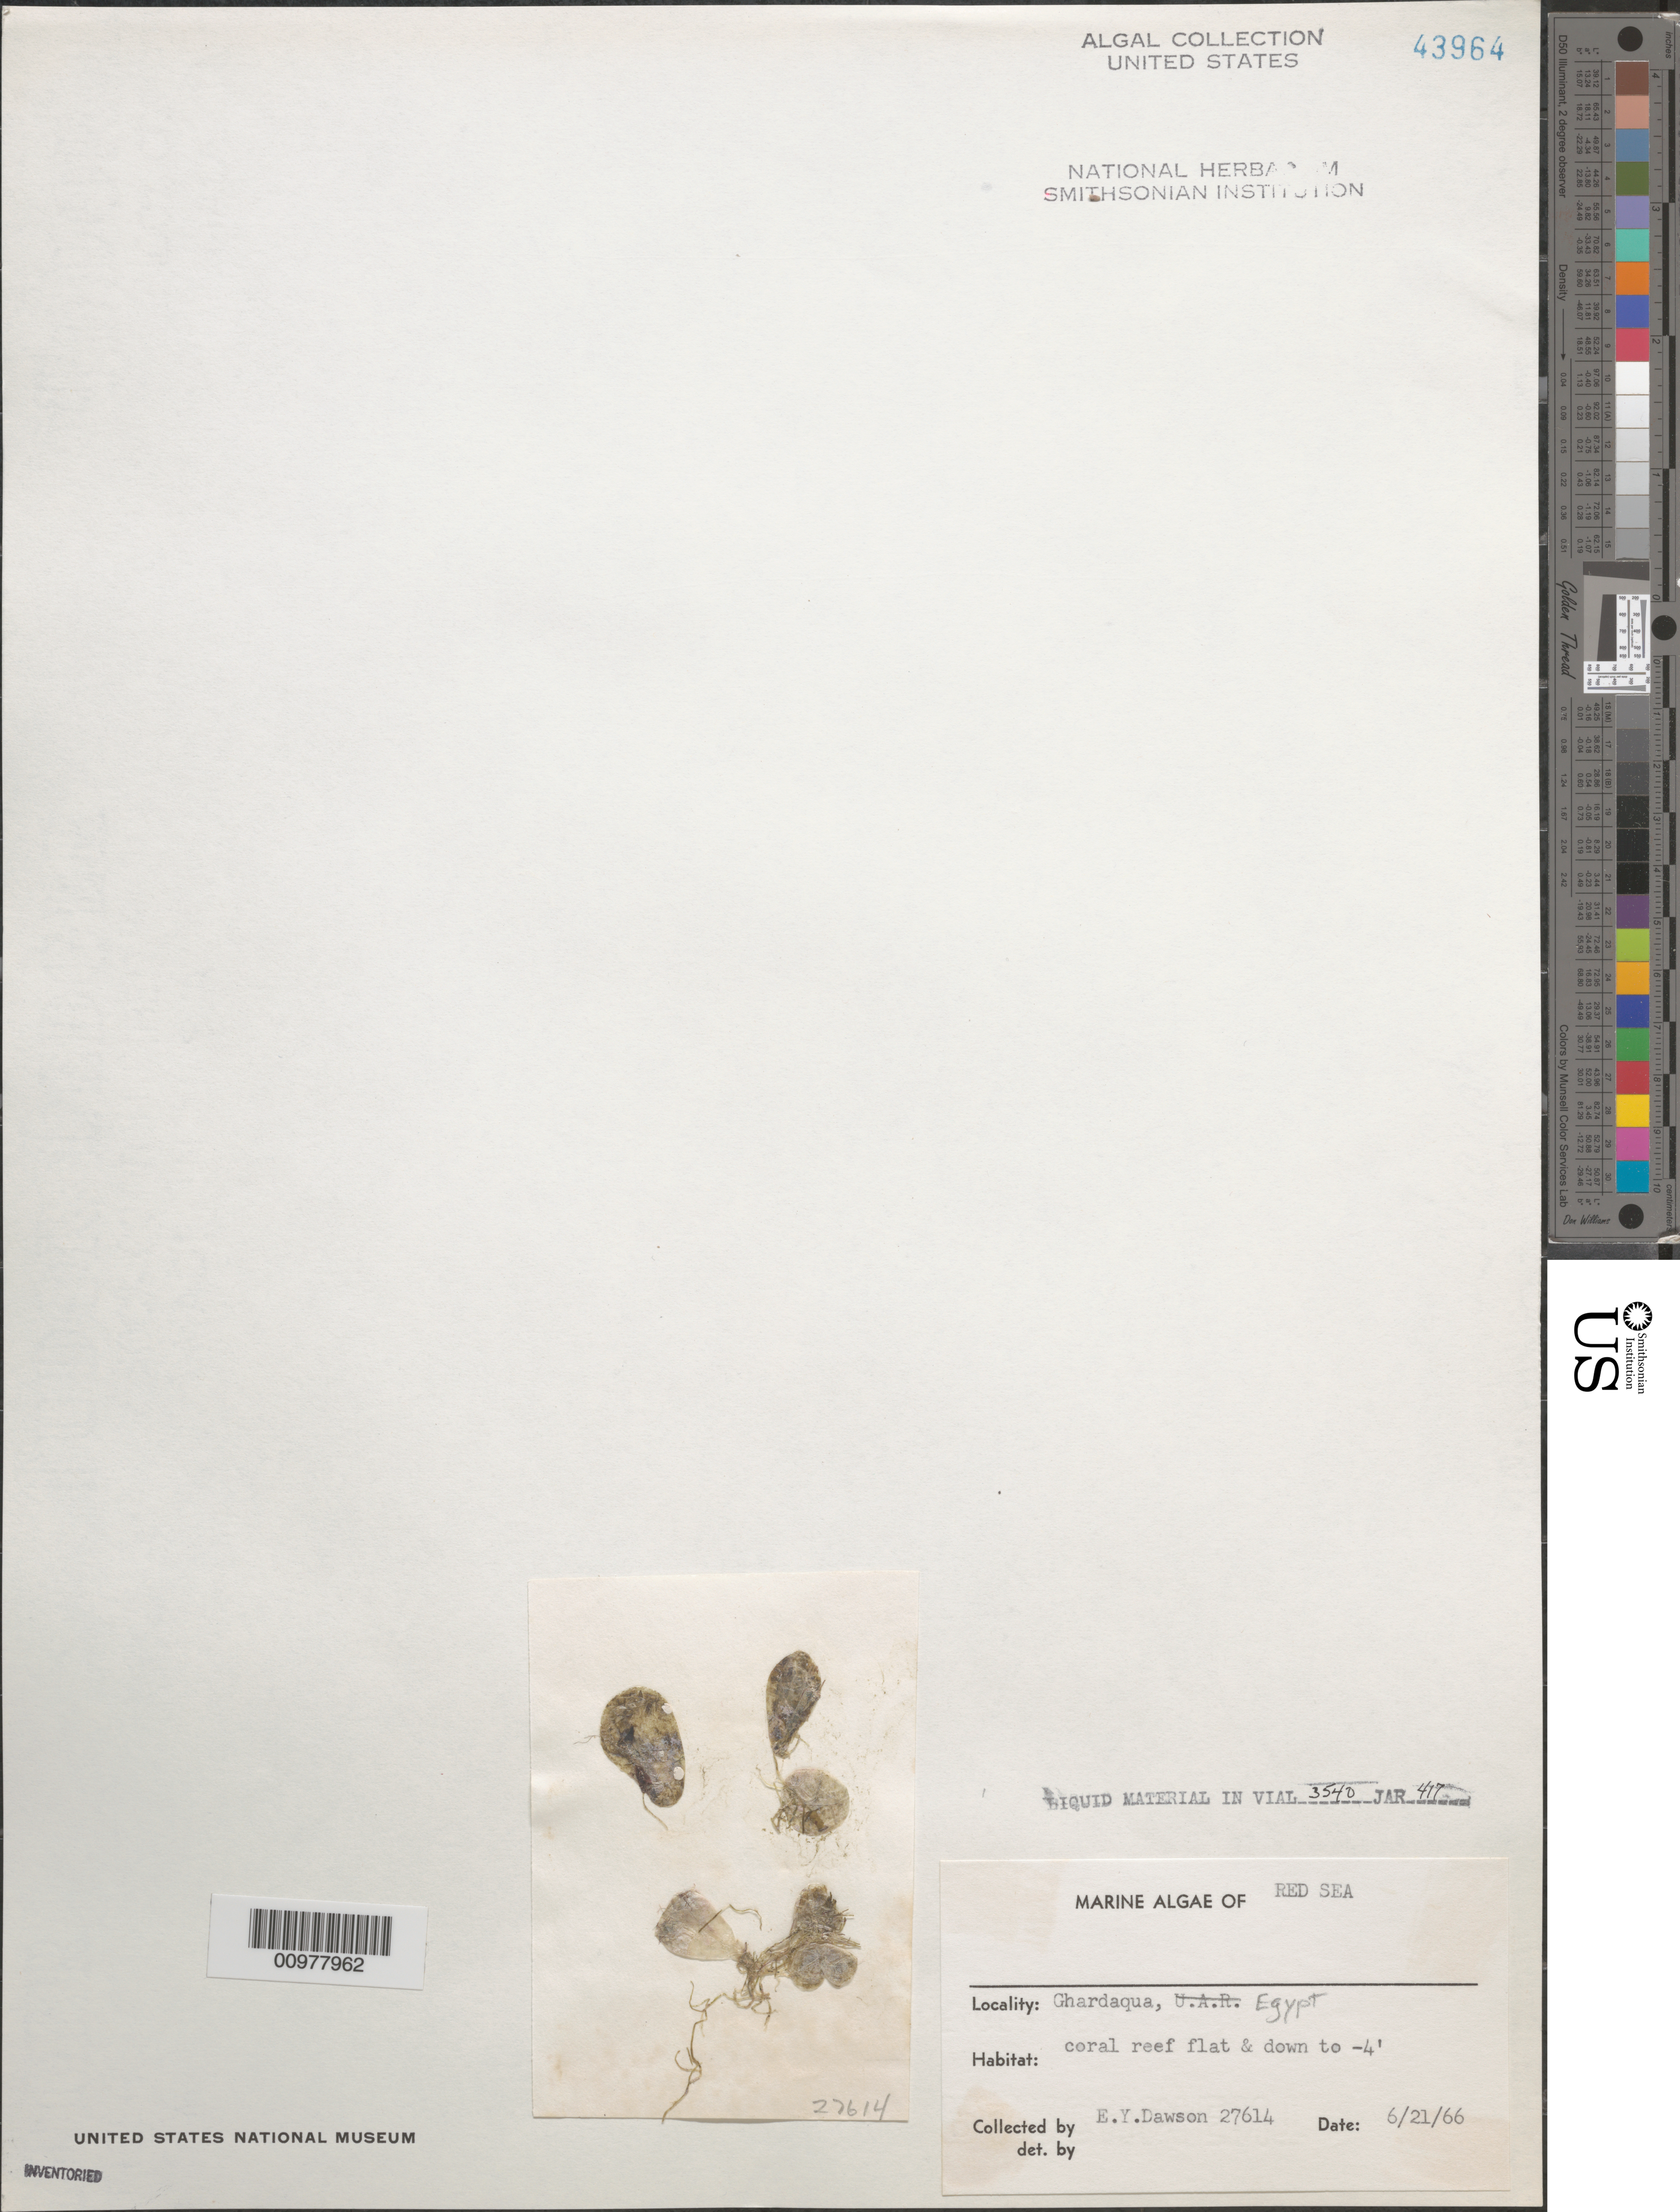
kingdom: Plantae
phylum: Chlorophyta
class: Ulvophyceae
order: Siphonocladales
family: Valoniaceae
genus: Valonia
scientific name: Valonia sp.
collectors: E. Y. Dawson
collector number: EYD 27614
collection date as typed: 21 Jun 1966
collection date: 1966-06-21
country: Egypt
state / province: Al Bahr al Ahmar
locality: Ghardaqua, Red Sea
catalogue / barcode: US 43964